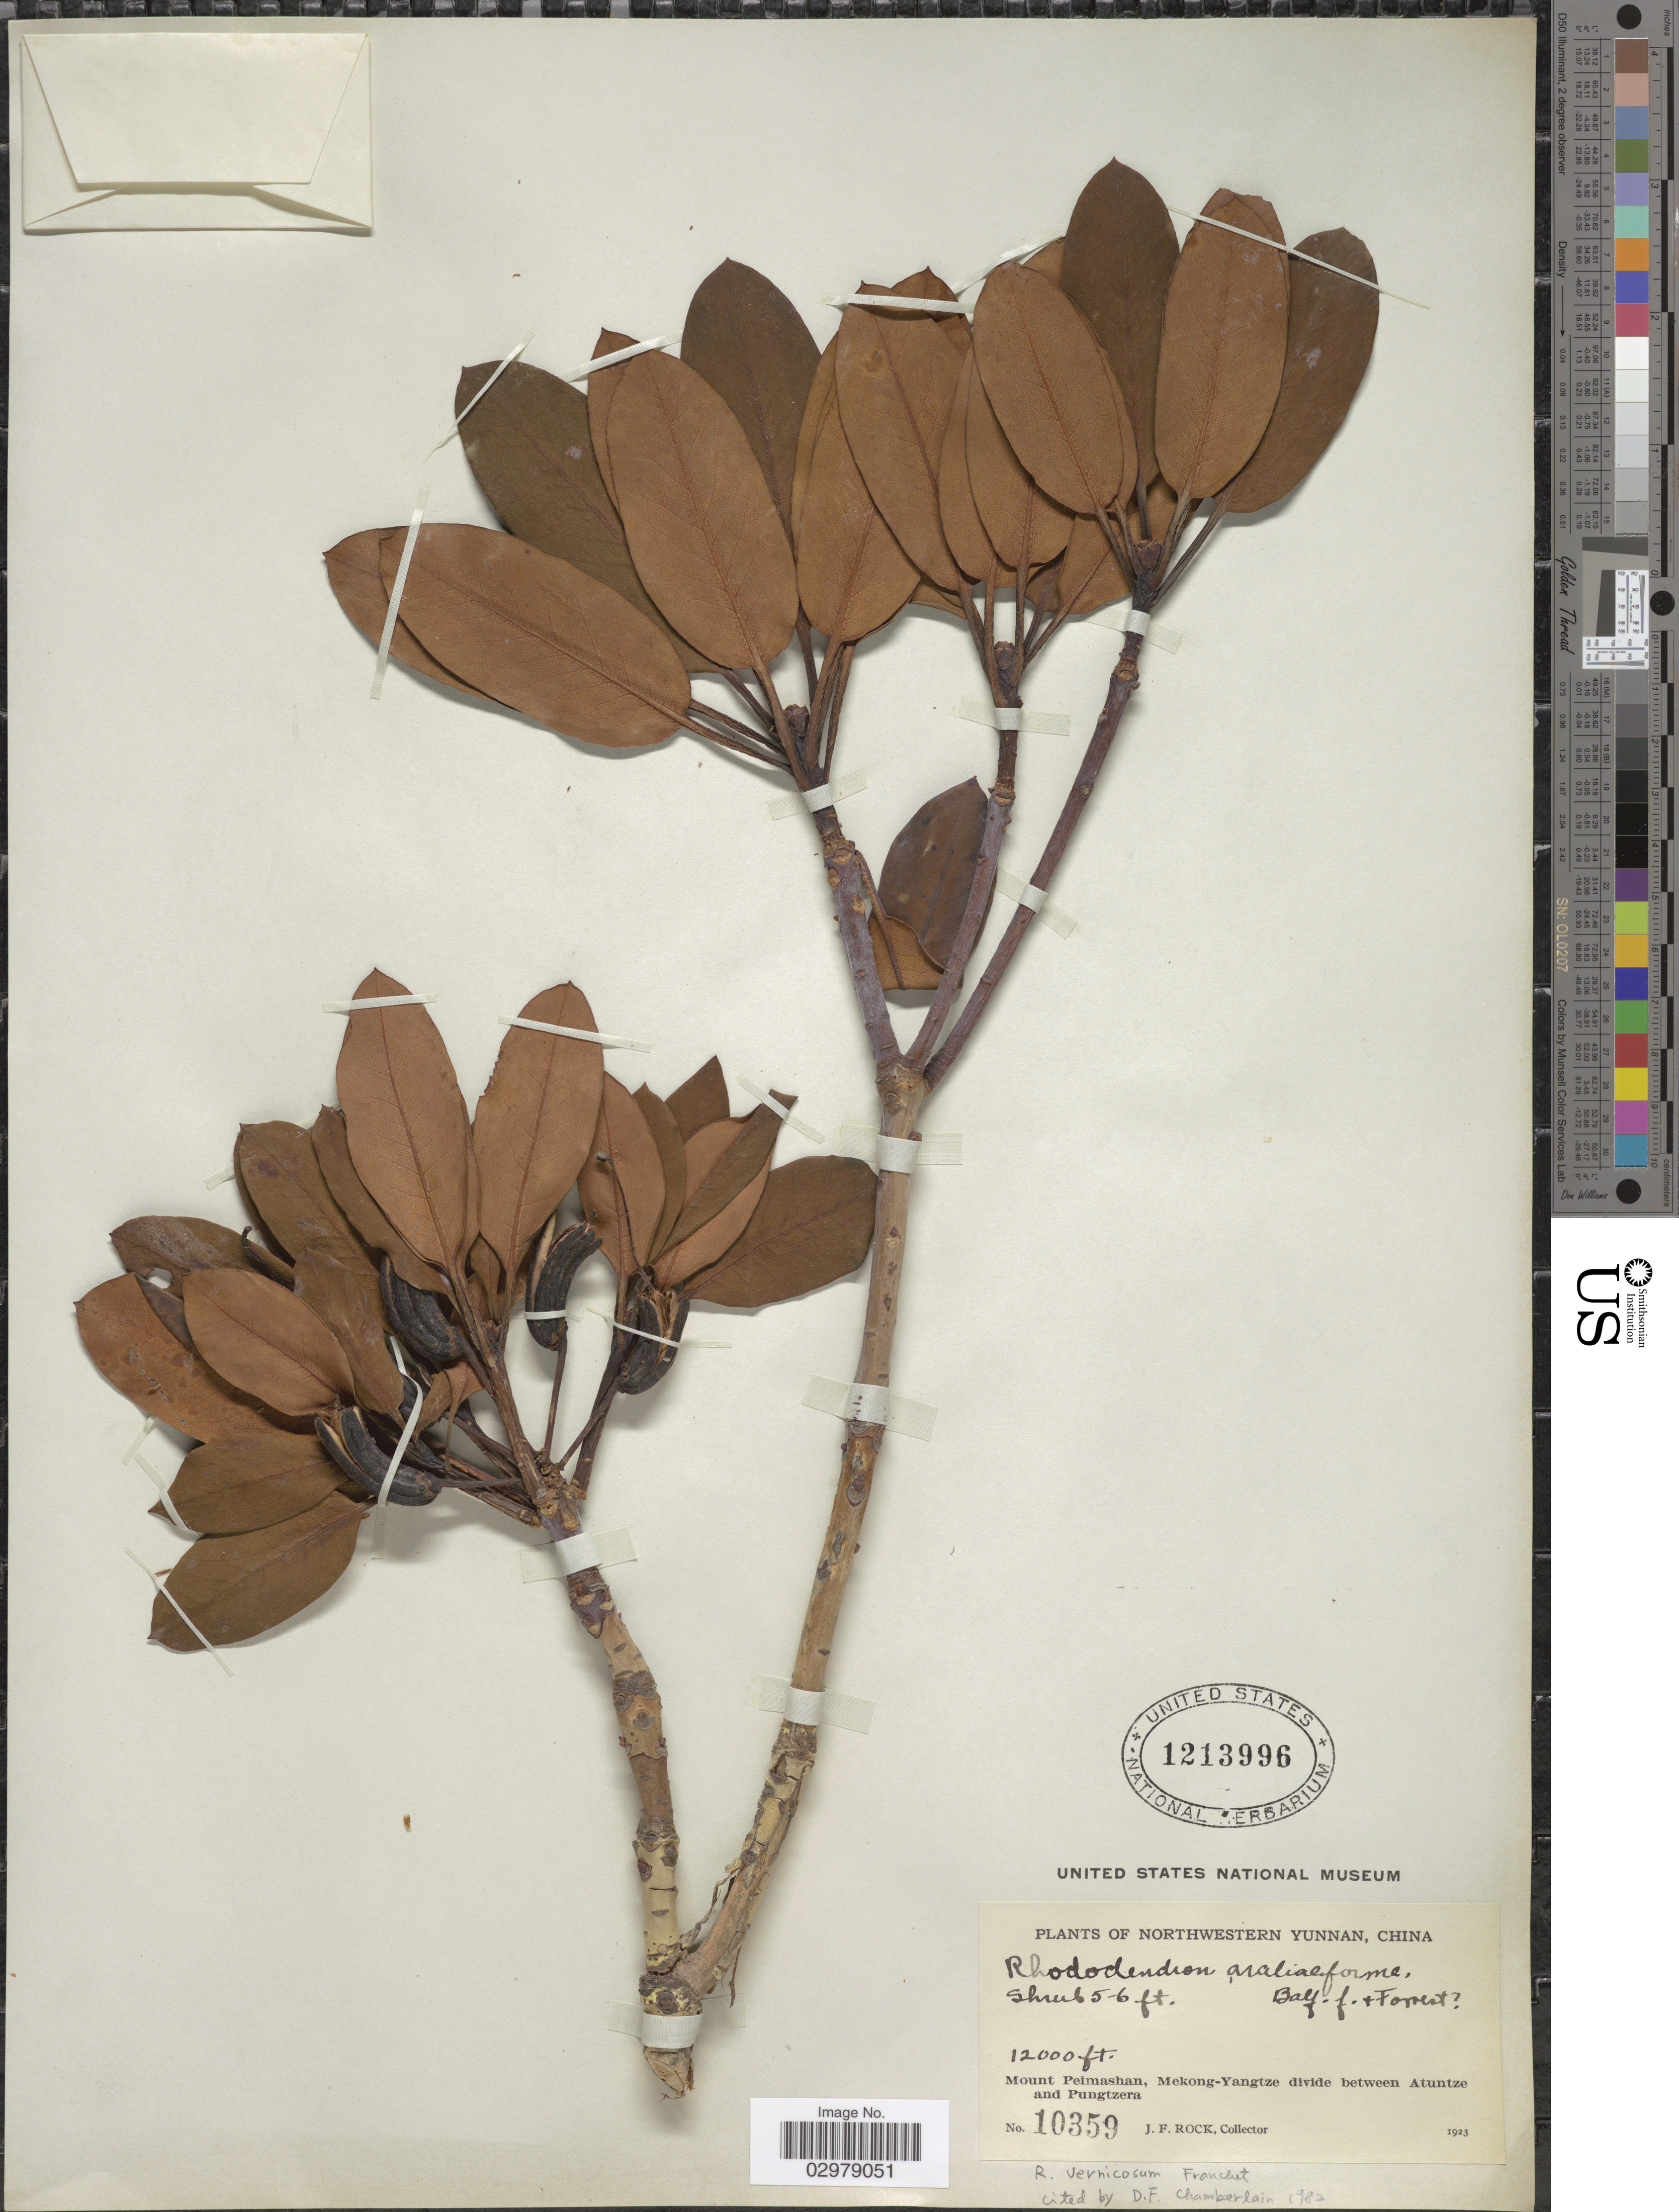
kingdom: Plantae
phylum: Tracheophyta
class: Magnoliopsida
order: Ericales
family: Ericaceae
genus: Rhododendron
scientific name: Rhododendron vernicosum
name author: Franch.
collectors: J. Rock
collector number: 10359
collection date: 1923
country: China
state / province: Yunnan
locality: Northwestern Yunnan. Mount Peimashan, Mekong-Yangtze divide between Atuntze and Pungtzera.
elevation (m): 3658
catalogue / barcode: US 1213996